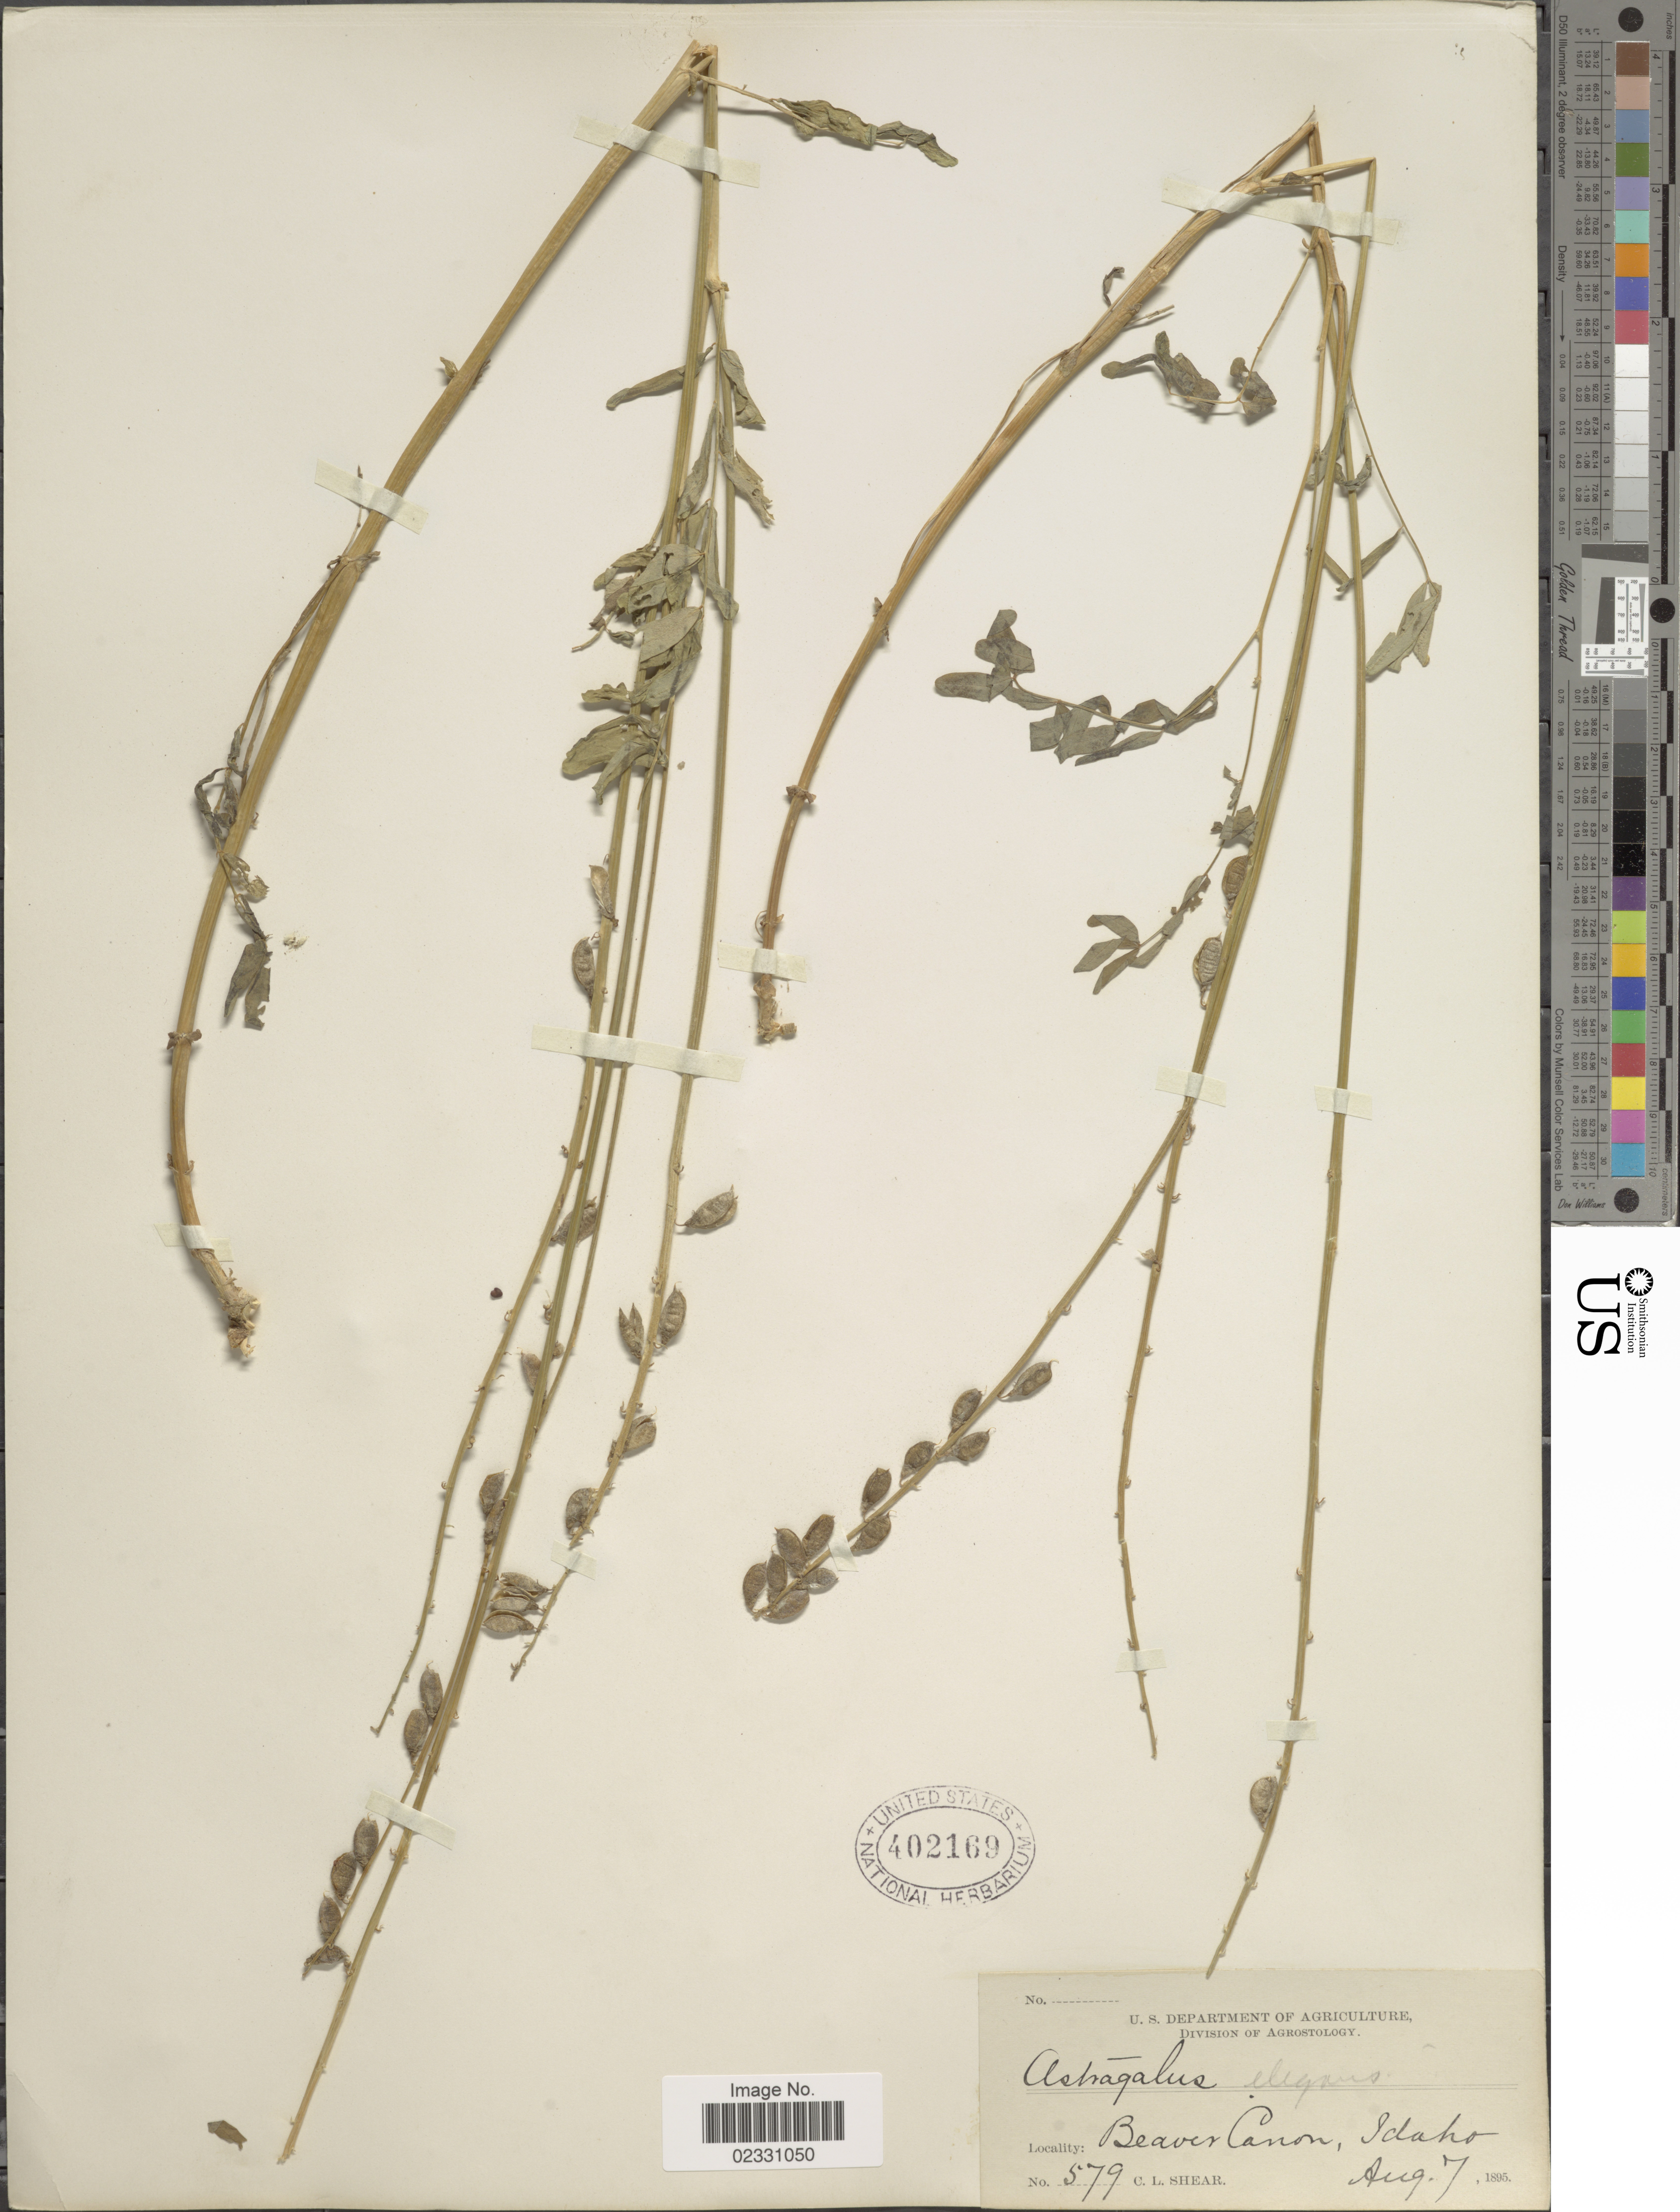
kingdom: Plantae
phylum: Tracheophyta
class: Magnoliopsida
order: Fabales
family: Fabaceae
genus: Astragalus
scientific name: Astragalus elegans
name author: Bunge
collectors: C. L. Shear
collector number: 579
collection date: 1895-08-07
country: United States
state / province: Idaho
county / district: Nez Perce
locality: Beaver Canon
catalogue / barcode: US 402169